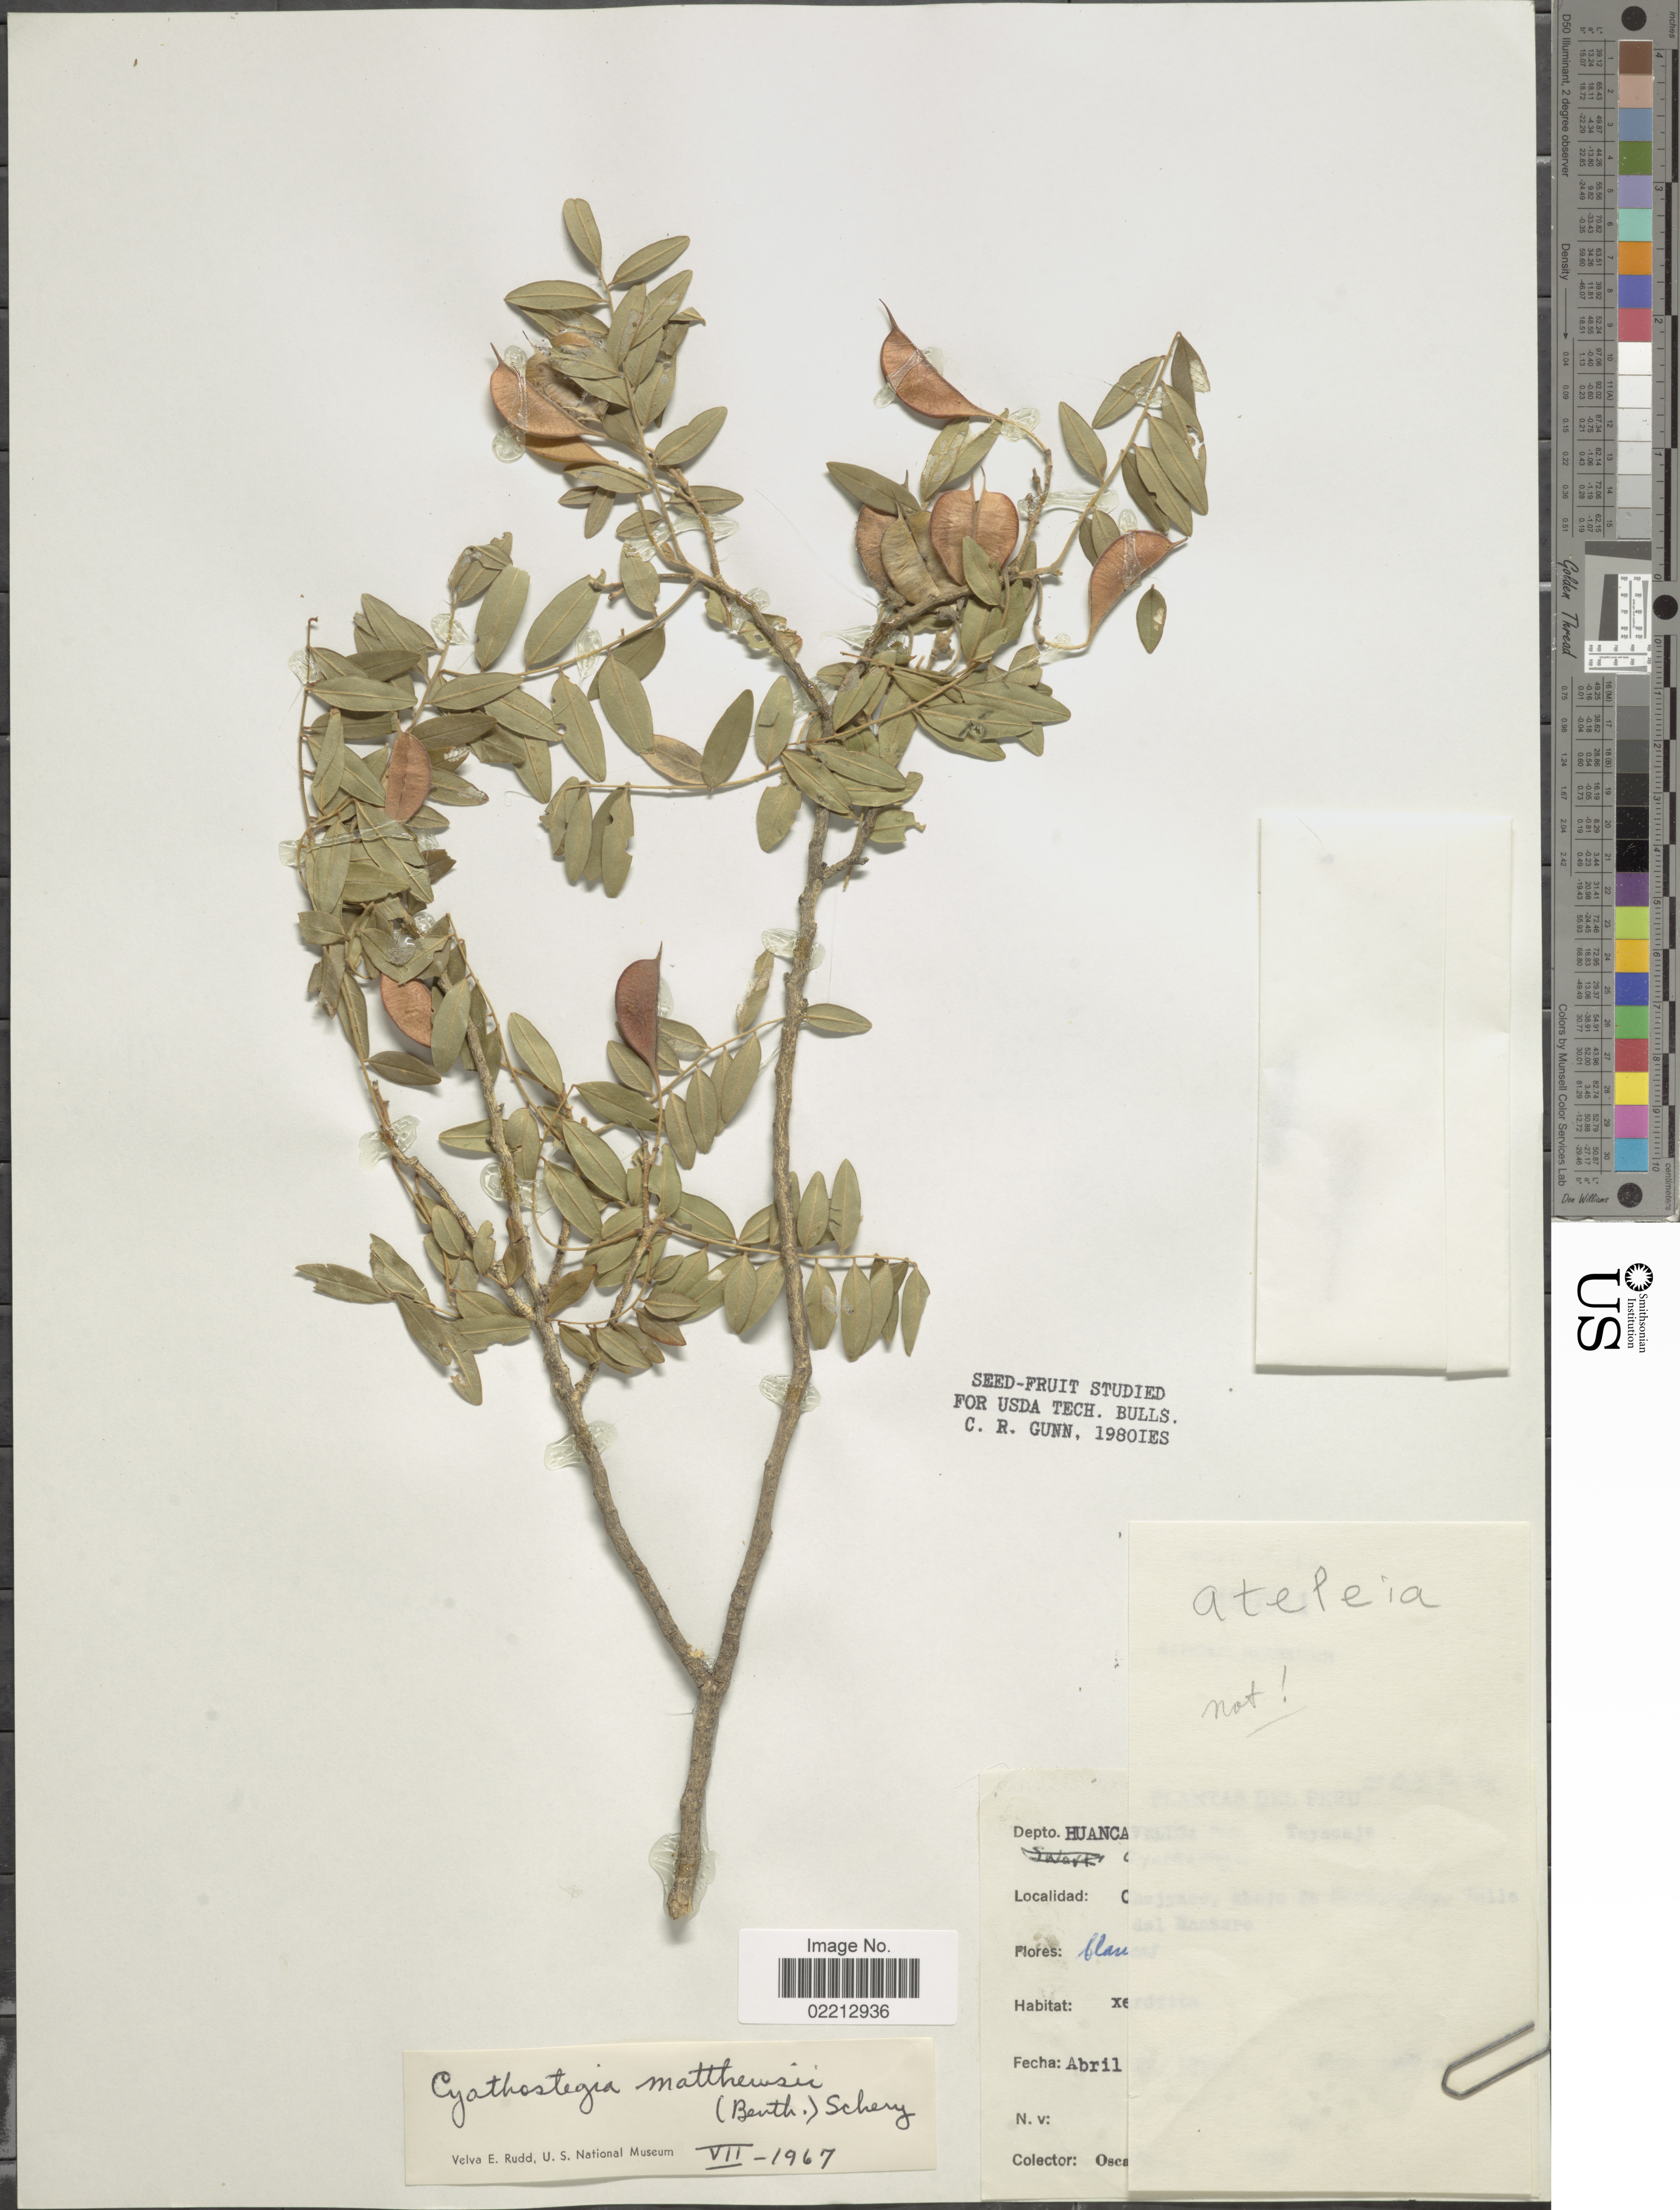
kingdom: Plantae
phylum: Tracheophyta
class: Magnoliopsida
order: Fabales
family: Fabaceae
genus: Cyathostegia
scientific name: Cyathostegia matthewsii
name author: (Benth.) Schery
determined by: Rudd, V. E.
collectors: O. Tovar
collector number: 3708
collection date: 1962-04-17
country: Peru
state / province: Huancavelica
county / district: Tayacaja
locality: Chejyacc, abajo de Surcumbama, Valle del Mantaro.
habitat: xerofita